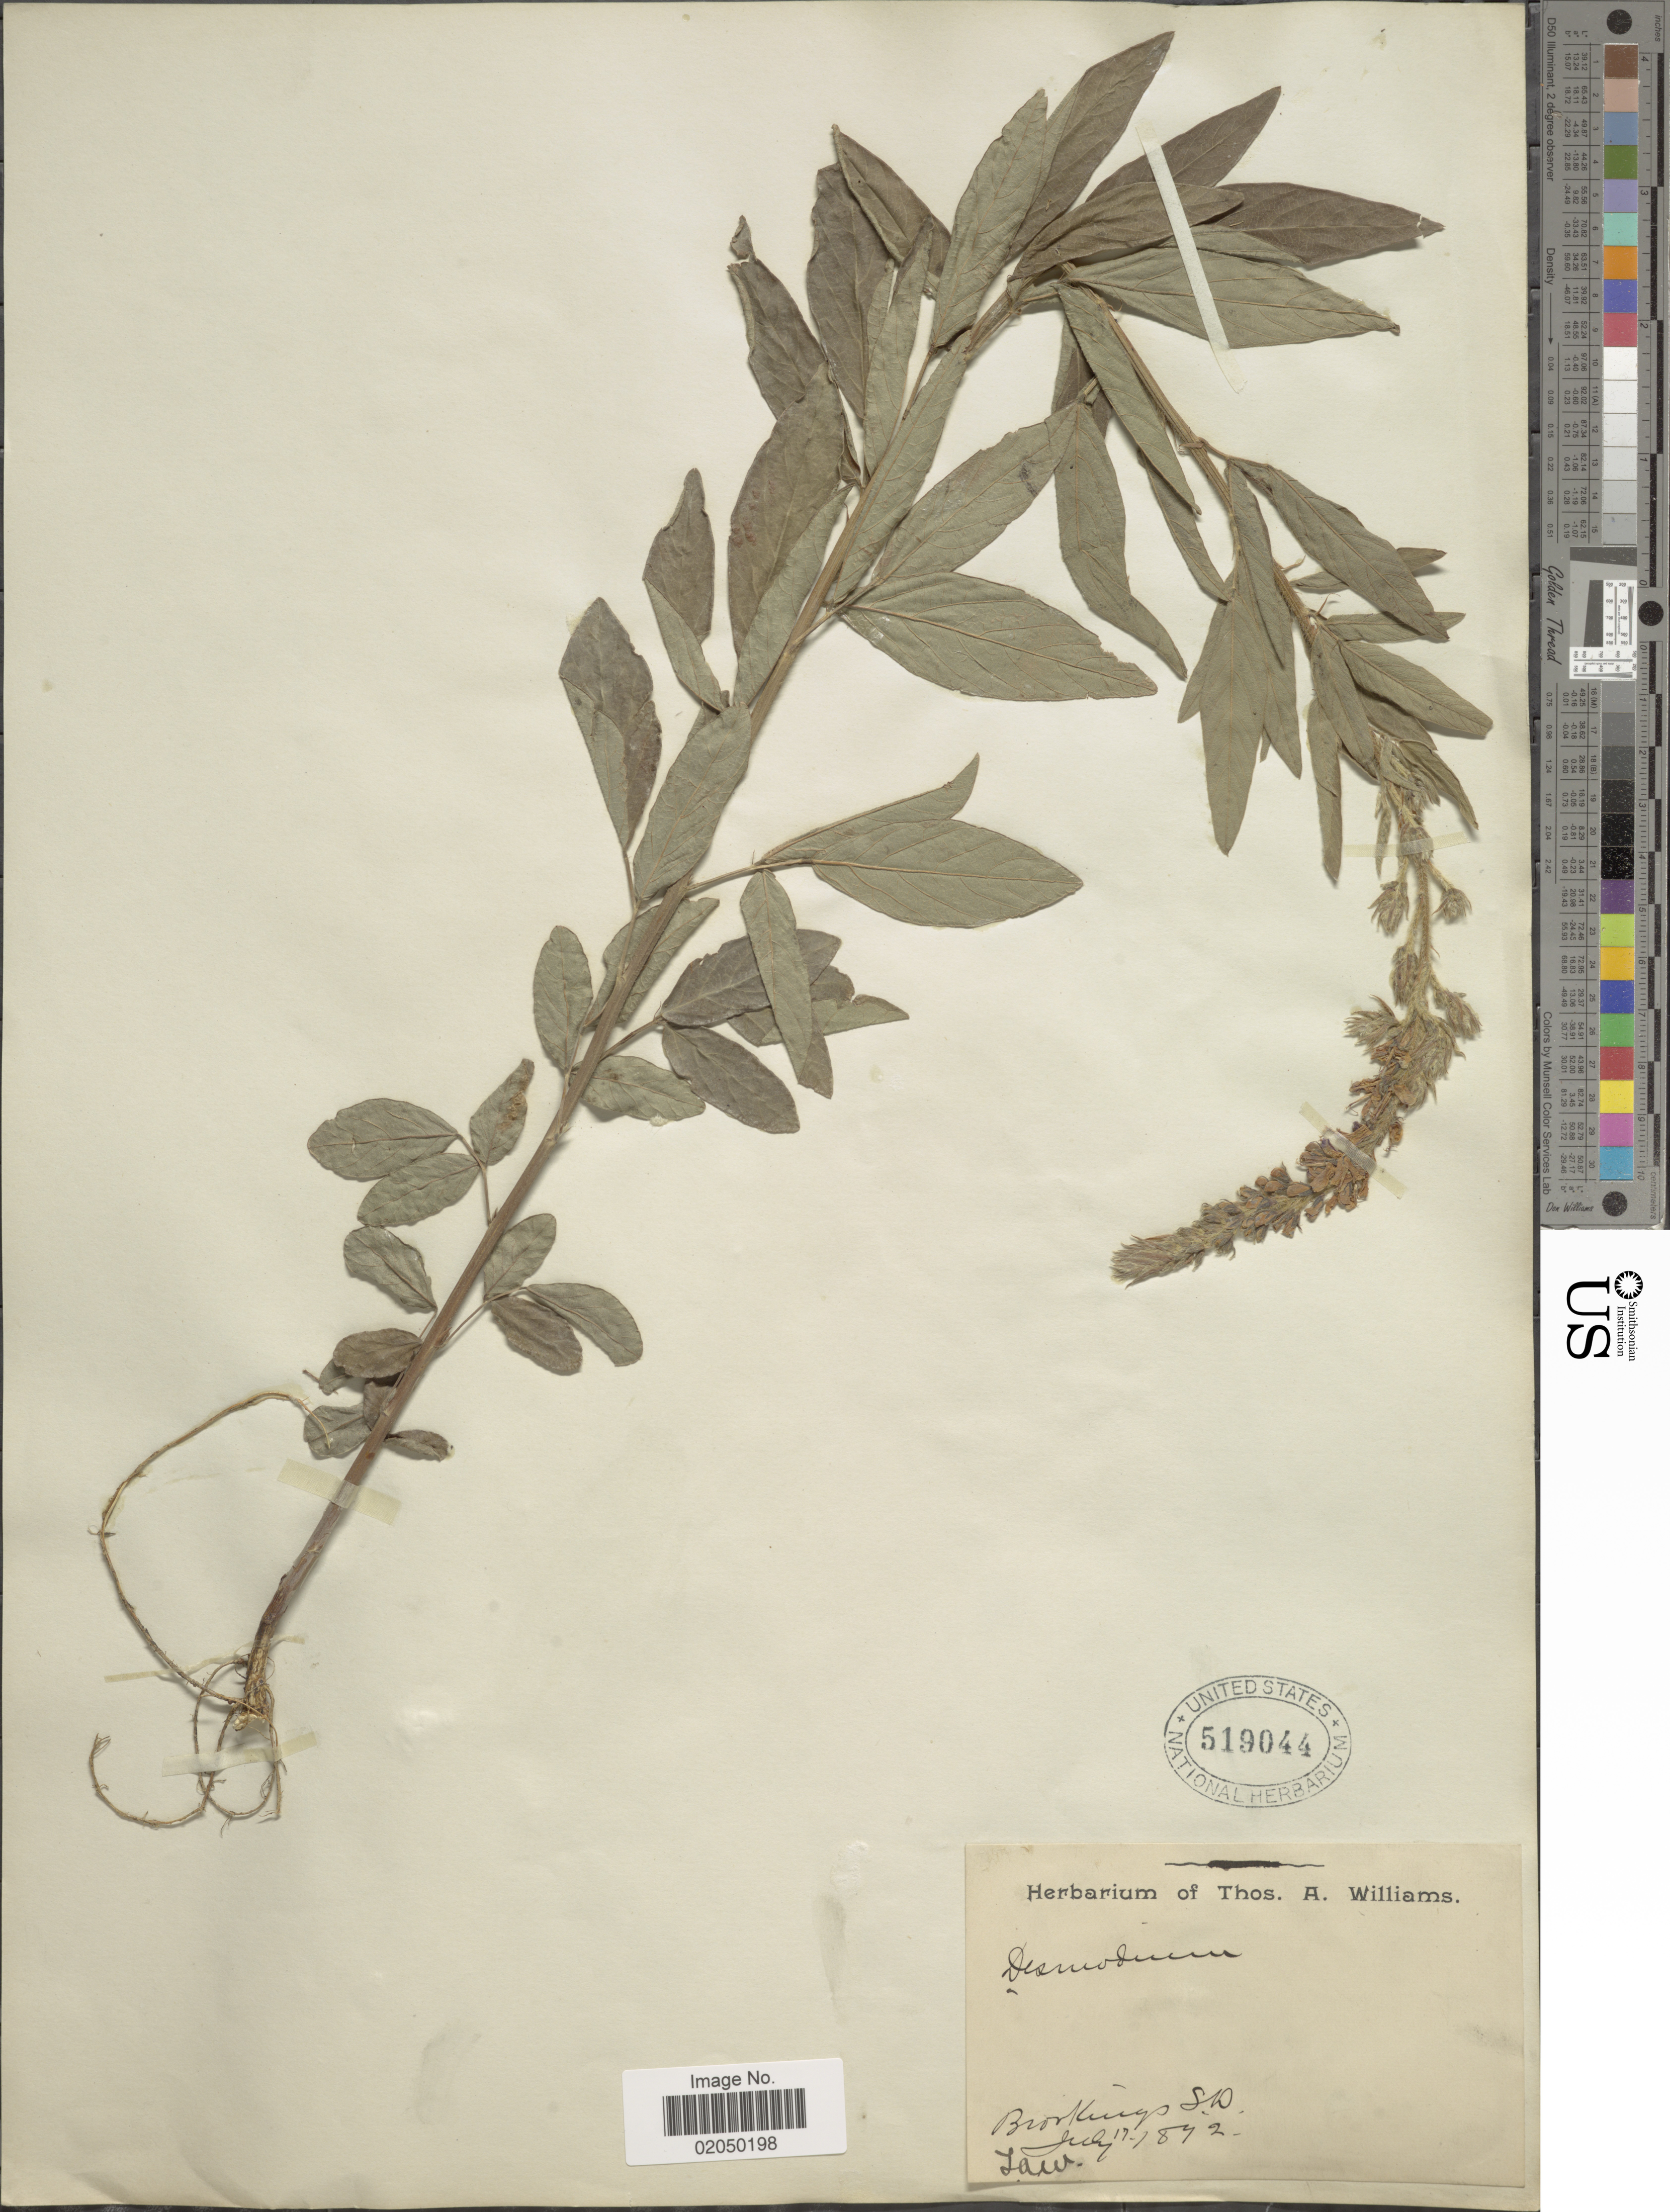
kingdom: Plantae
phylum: Tracheophyta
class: Magnoliopsida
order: Fabales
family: Fabaceae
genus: Desmodium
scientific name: Desmodium canadense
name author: (L.) DC.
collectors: T. A. Williams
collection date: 1892-07-17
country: United States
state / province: South Dakota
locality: Brookings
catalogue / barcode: US 519044